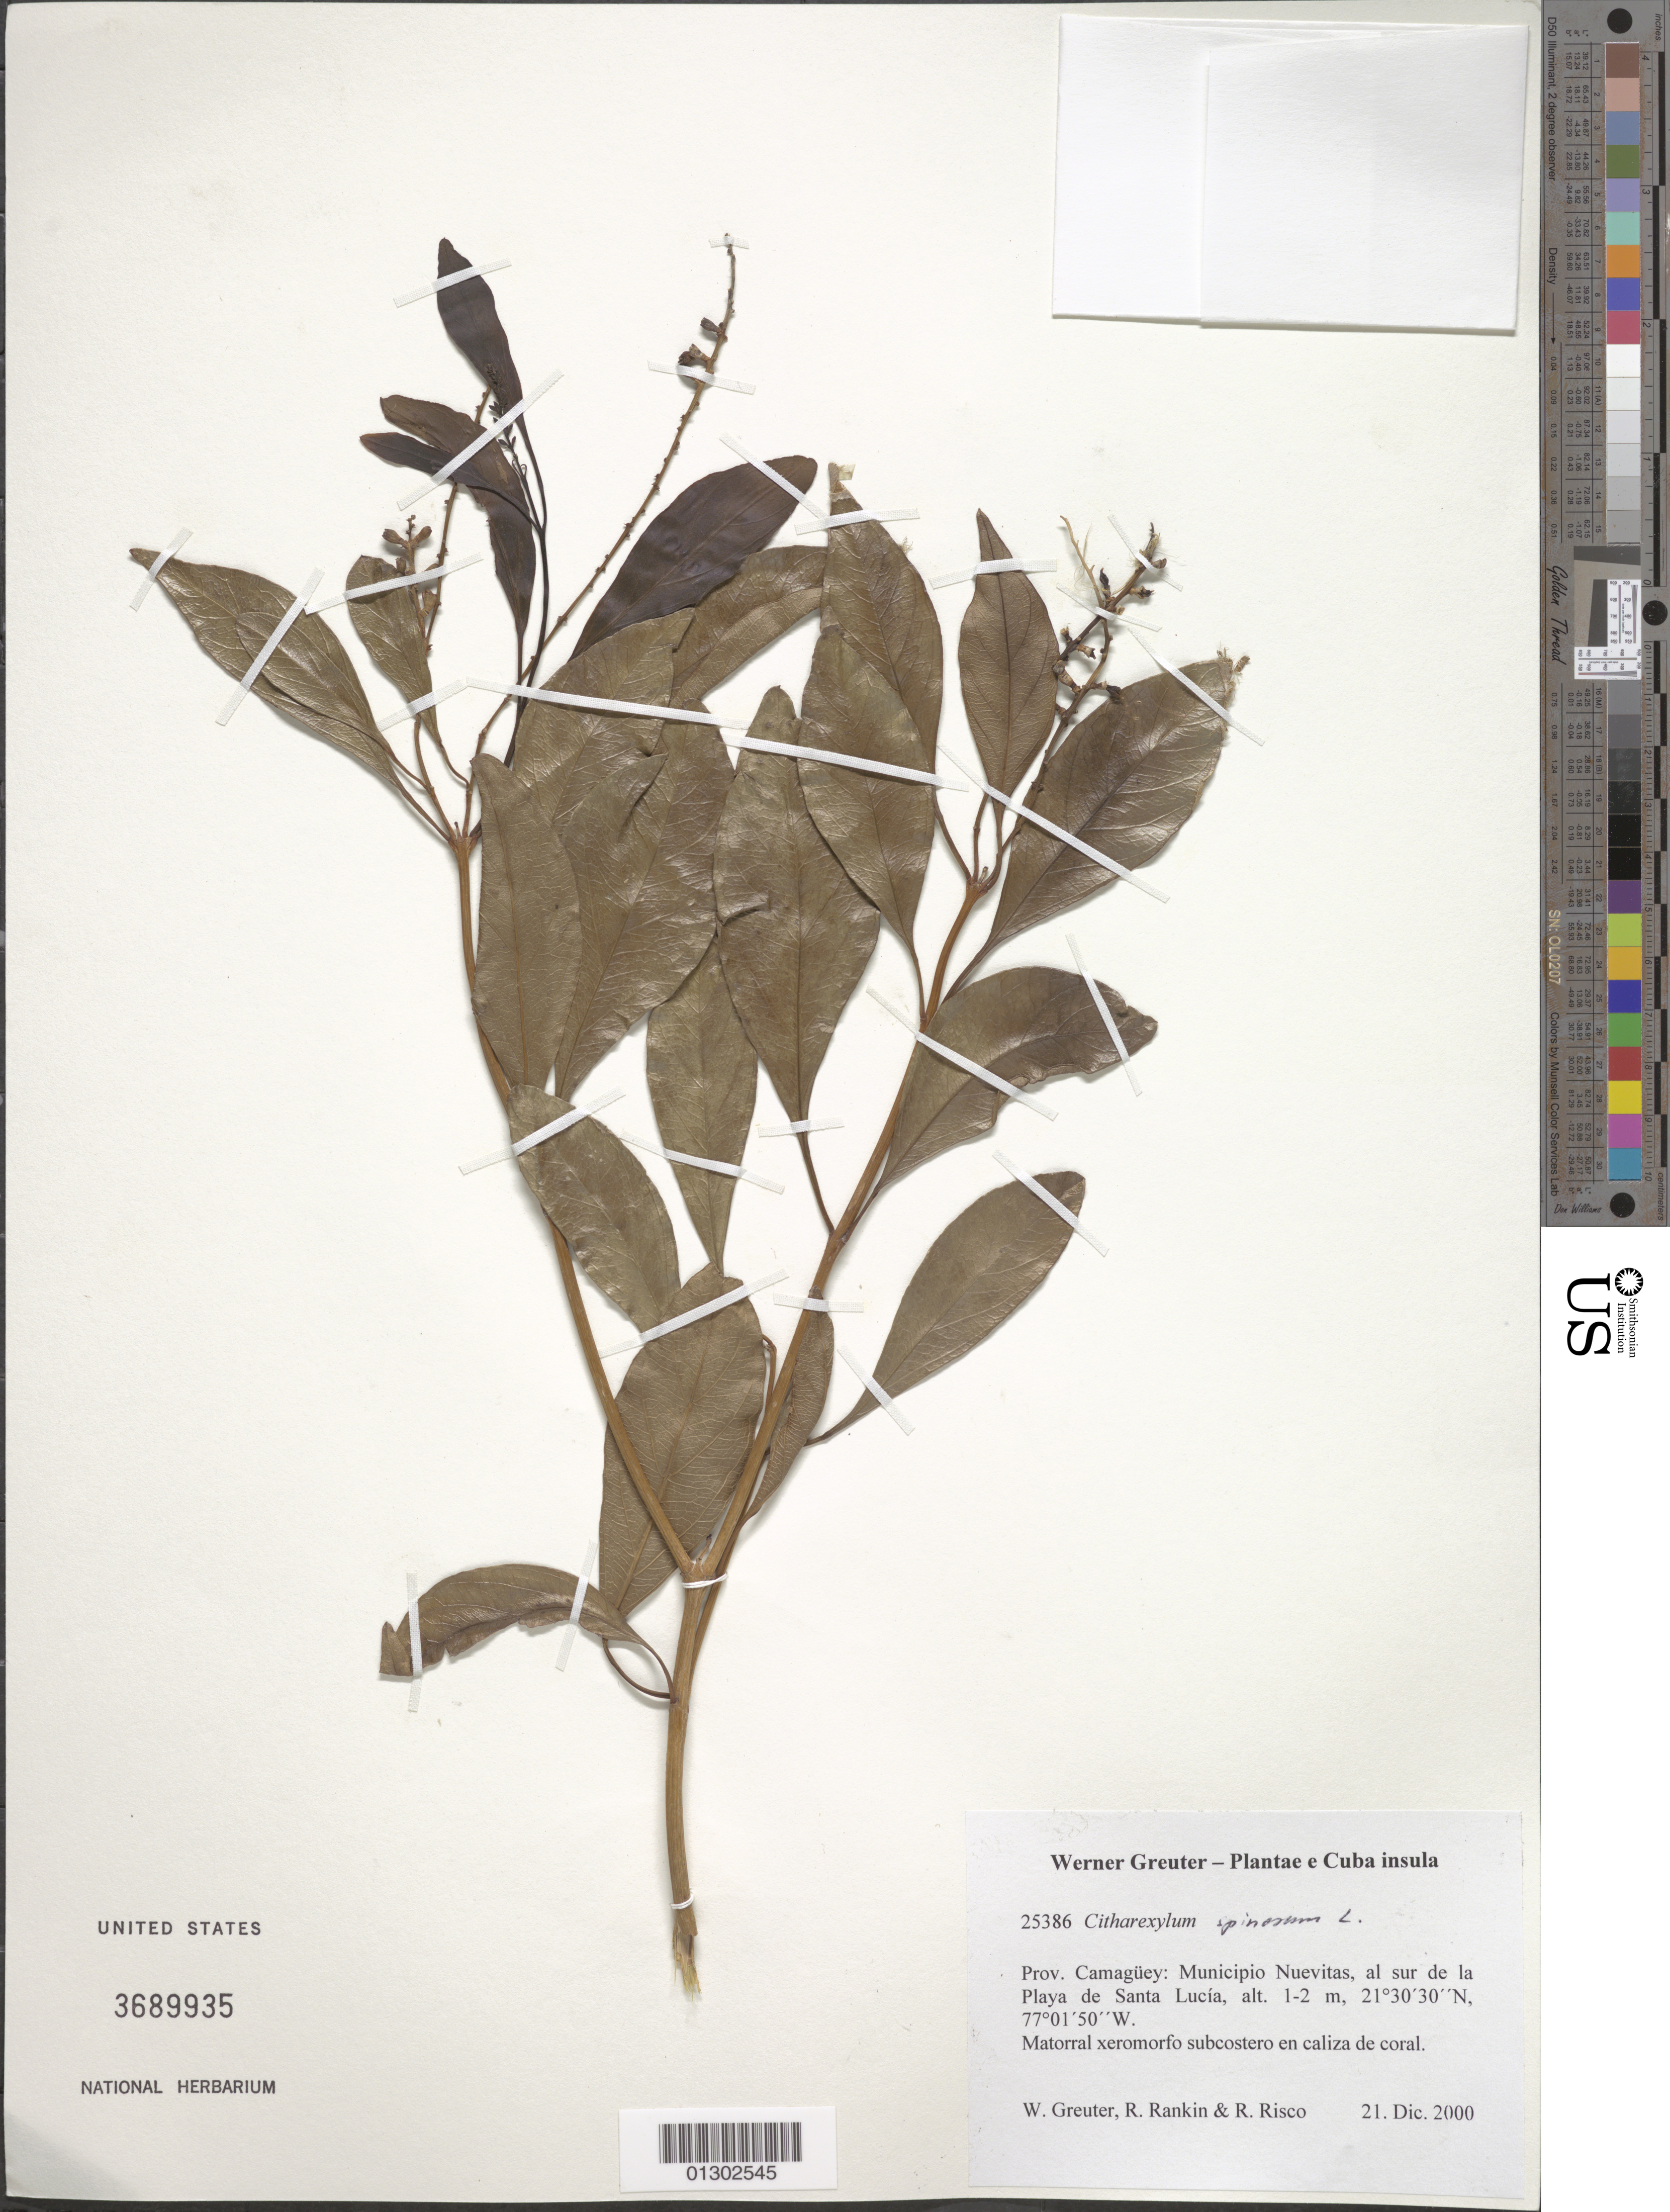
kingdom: Plantae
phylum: Tracheophyta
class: Magnoliopsida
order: Lamiales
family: Verbenaceae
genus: Citharexylum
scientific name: Citharexylum spinosum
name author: L.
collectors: W. R. Greuter, R. Rankin Rodriguez & R. Risco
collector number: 25386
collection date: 2000-12-21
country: Cuba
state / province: Camagüey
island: Cuba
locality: Municipio Nuevitas, al sur de la Playa de Santa Lucía.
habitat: Matorral xeromorfo subcostero en caliza de coral.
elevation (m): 1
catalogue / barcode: US 3689935